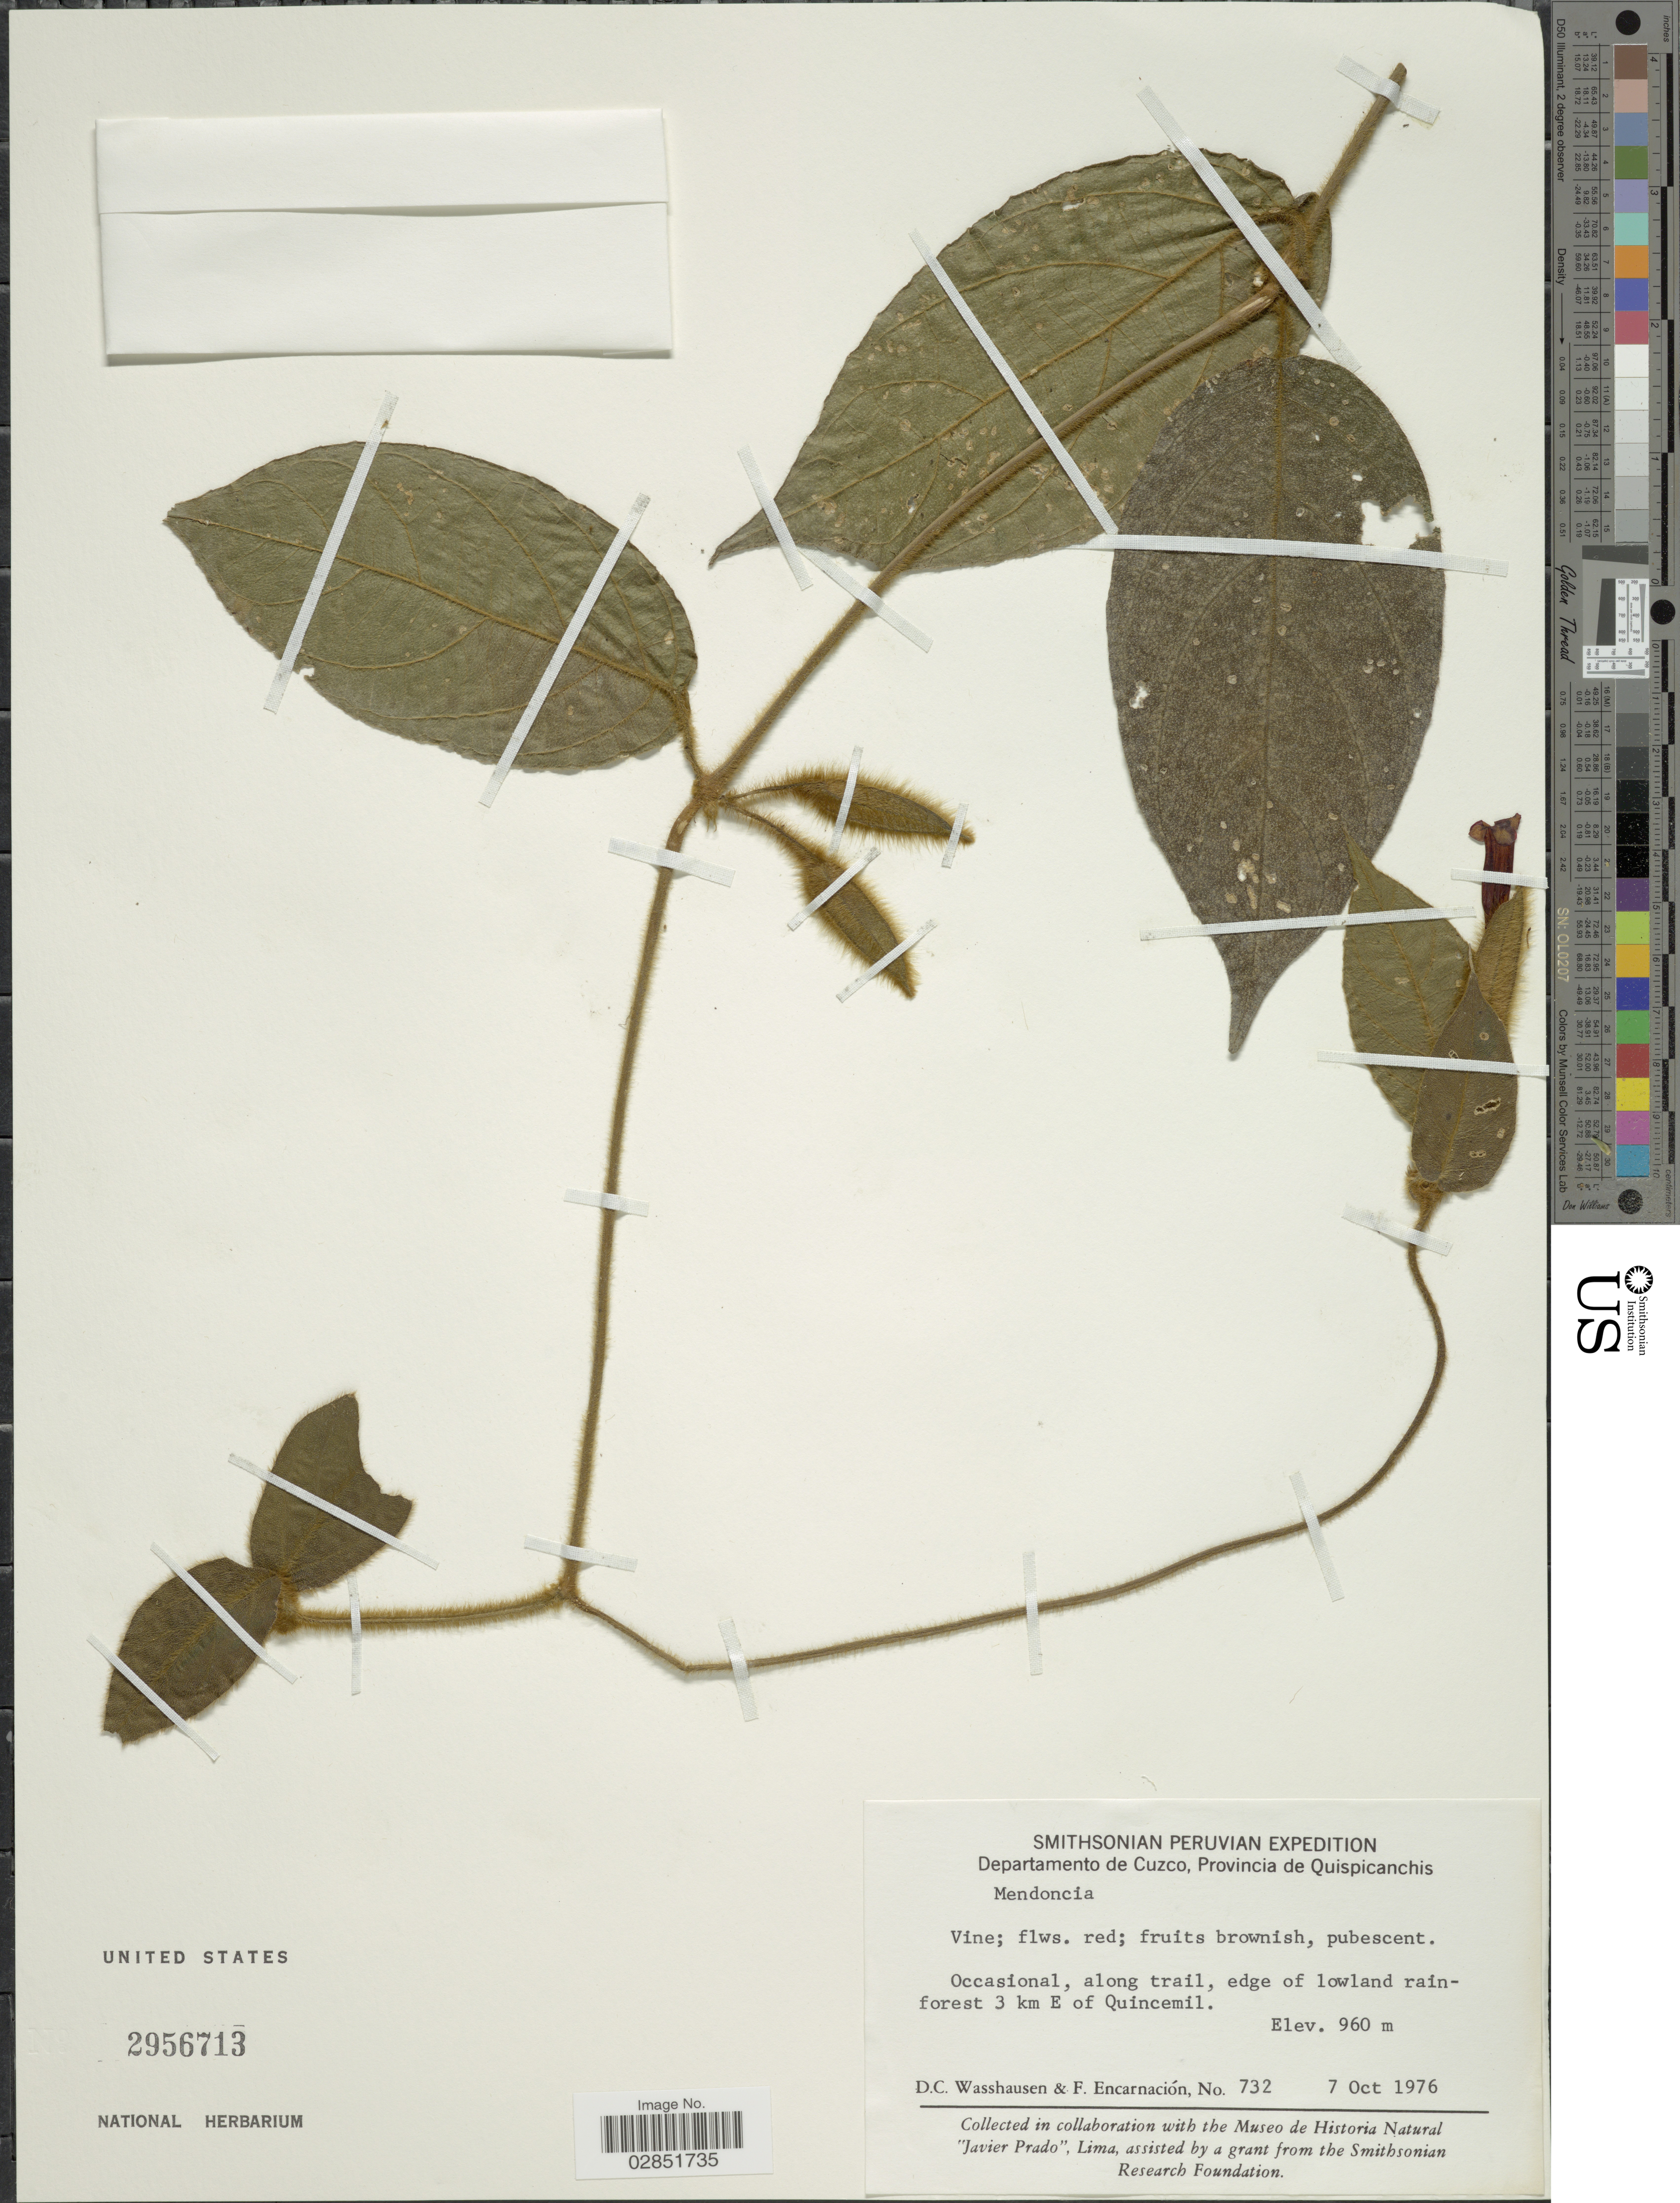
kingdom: Plantae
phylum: Tracheophyta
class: Magnoliopsida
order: Lamiales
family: Acanthaceae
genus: Mendoncia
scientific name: Mendoncia sp.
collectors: D. C. Wasshausen & F. Encarnación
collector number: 732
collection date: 1976-10-07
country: Peru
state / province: Cusco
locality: Departamento de Cuzco, Provincia de Quispicanchis. Edge of lowland rainforest 3 km E of Quincemil.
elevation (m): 960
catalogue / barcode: US 2956713